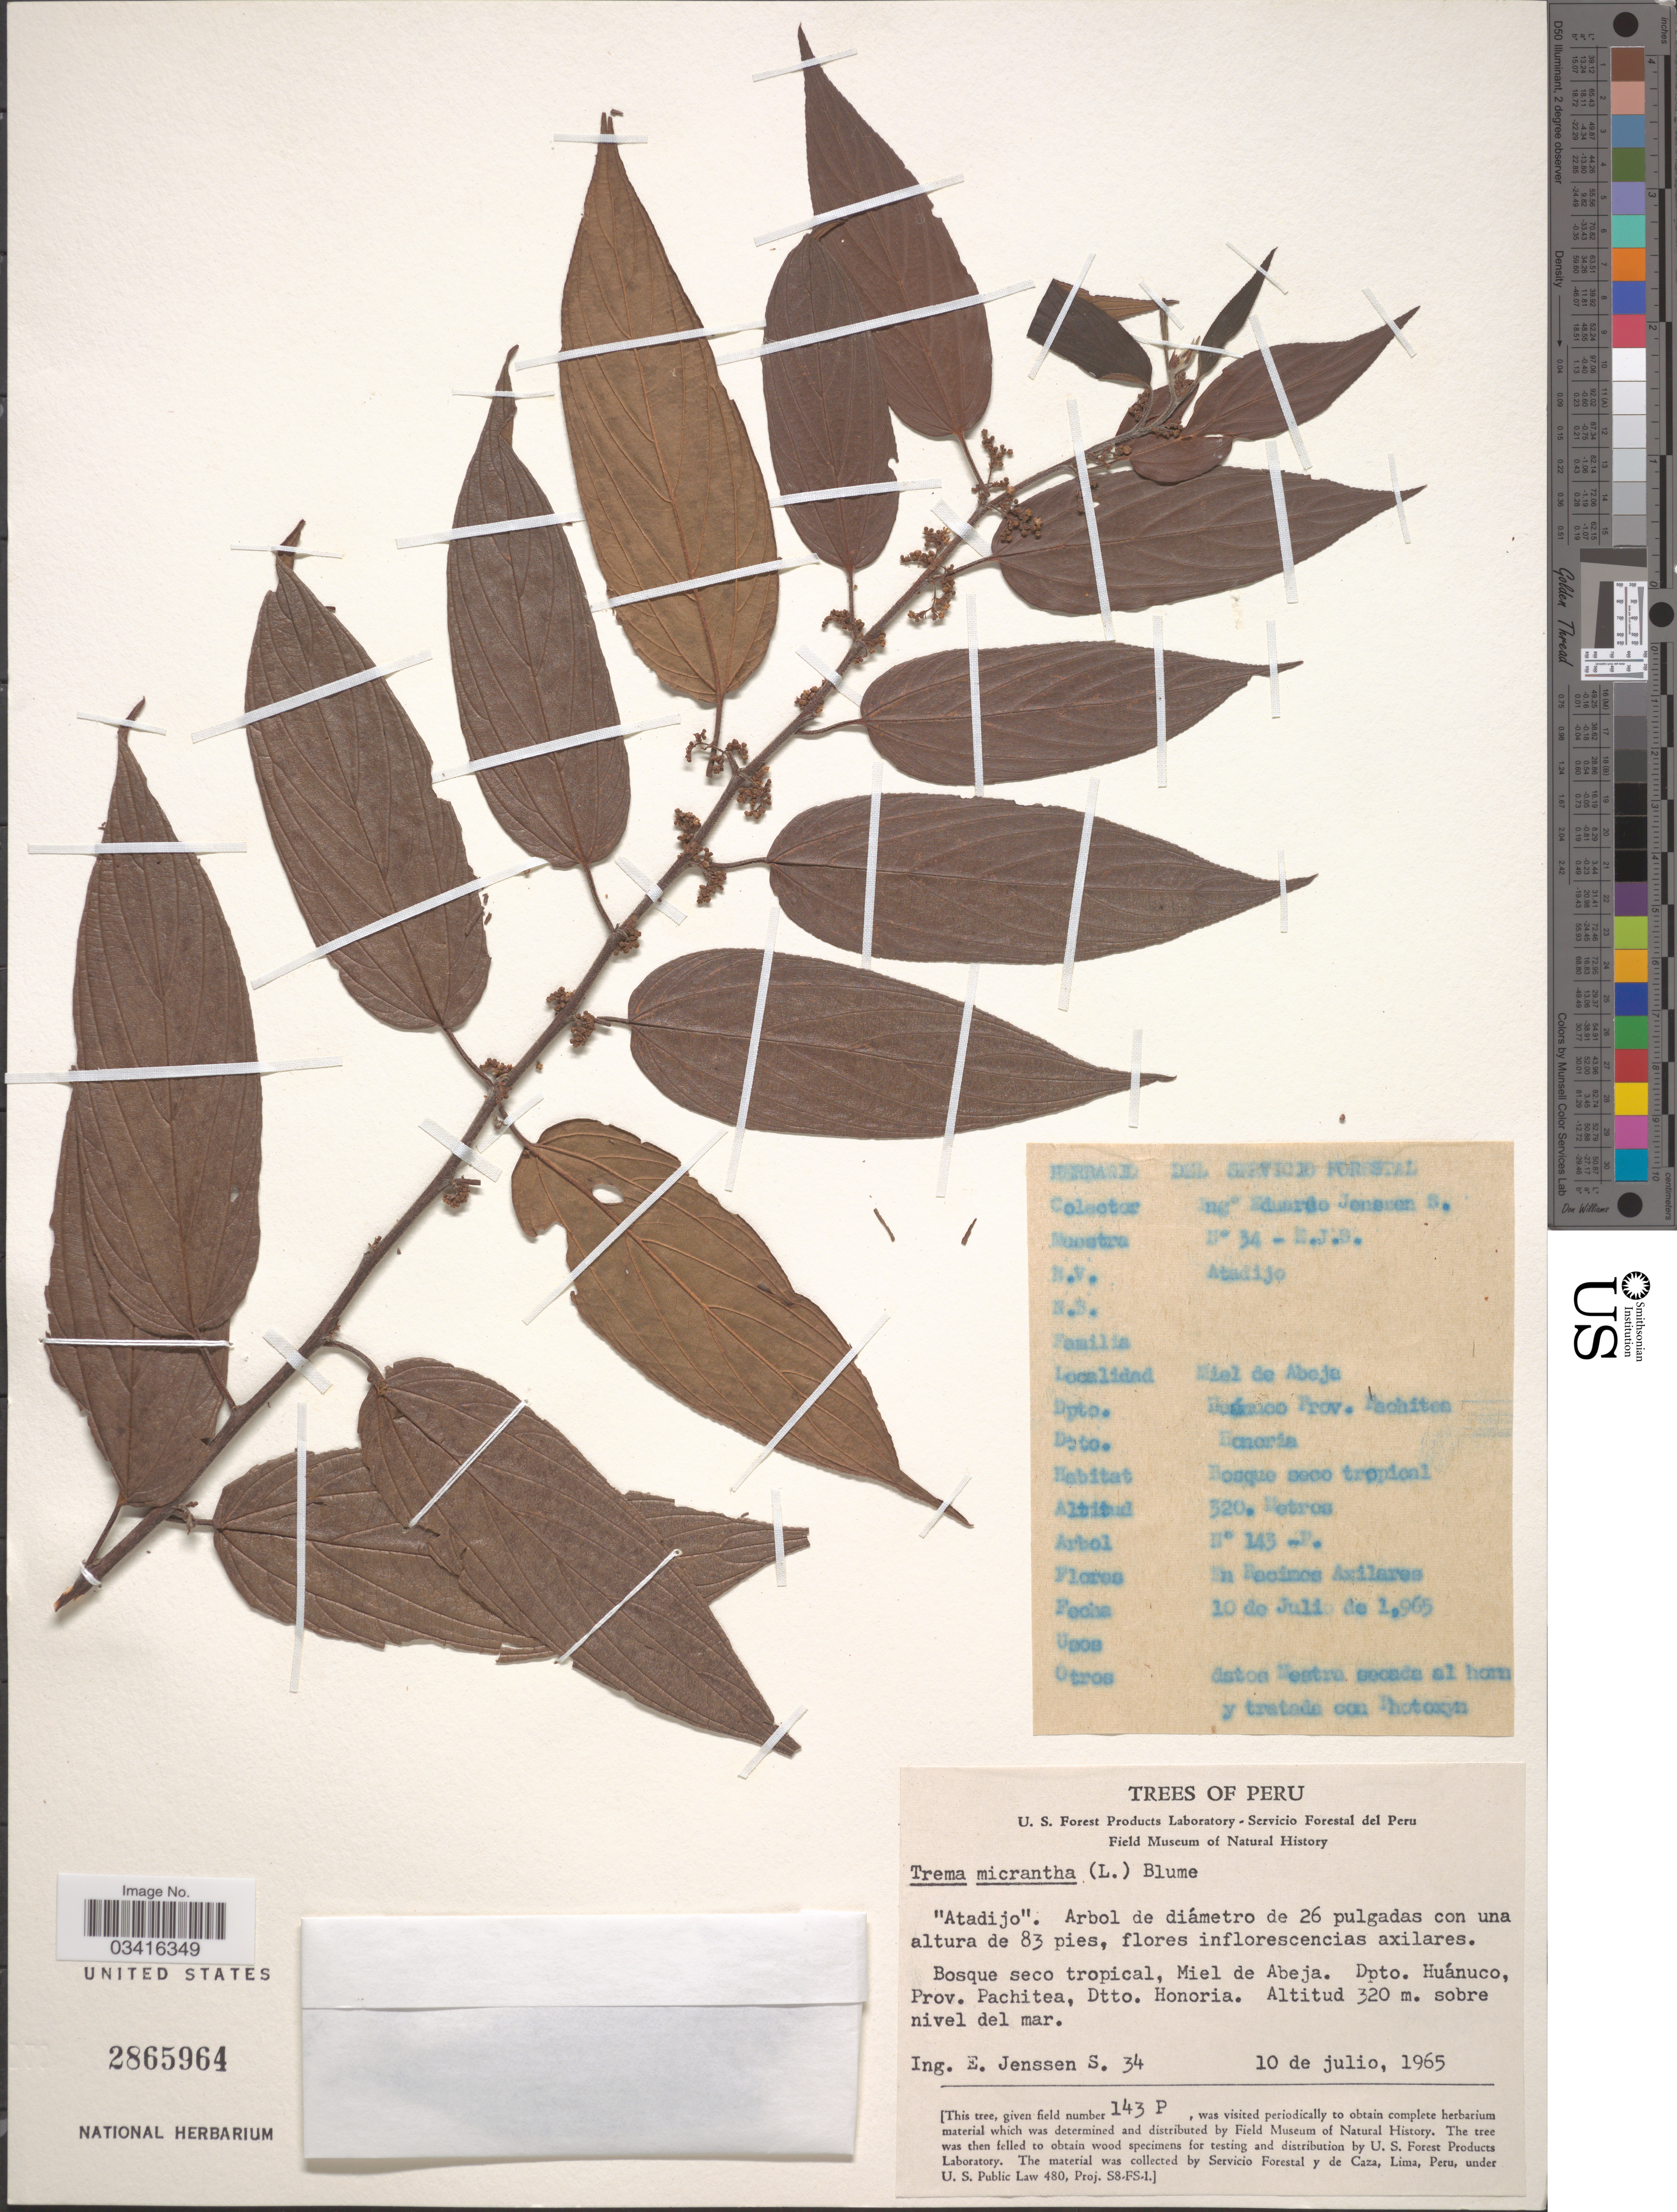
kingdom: Plantae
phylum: Tracheophyta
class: Magnoliopsida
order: Rosales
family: Cannabaceae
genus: Trema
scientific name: Trema micranthum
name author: (L.) Blume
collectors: E. Jenssen S.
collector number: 34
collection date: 1965-07-10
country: Peru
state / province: Huánuco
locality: Bosque seco tropical, Miel de Abeja, Dpto. Huánuco, Prov. Pachitea, Dtto. Honoria.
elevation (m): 320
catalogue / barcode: US 2865964